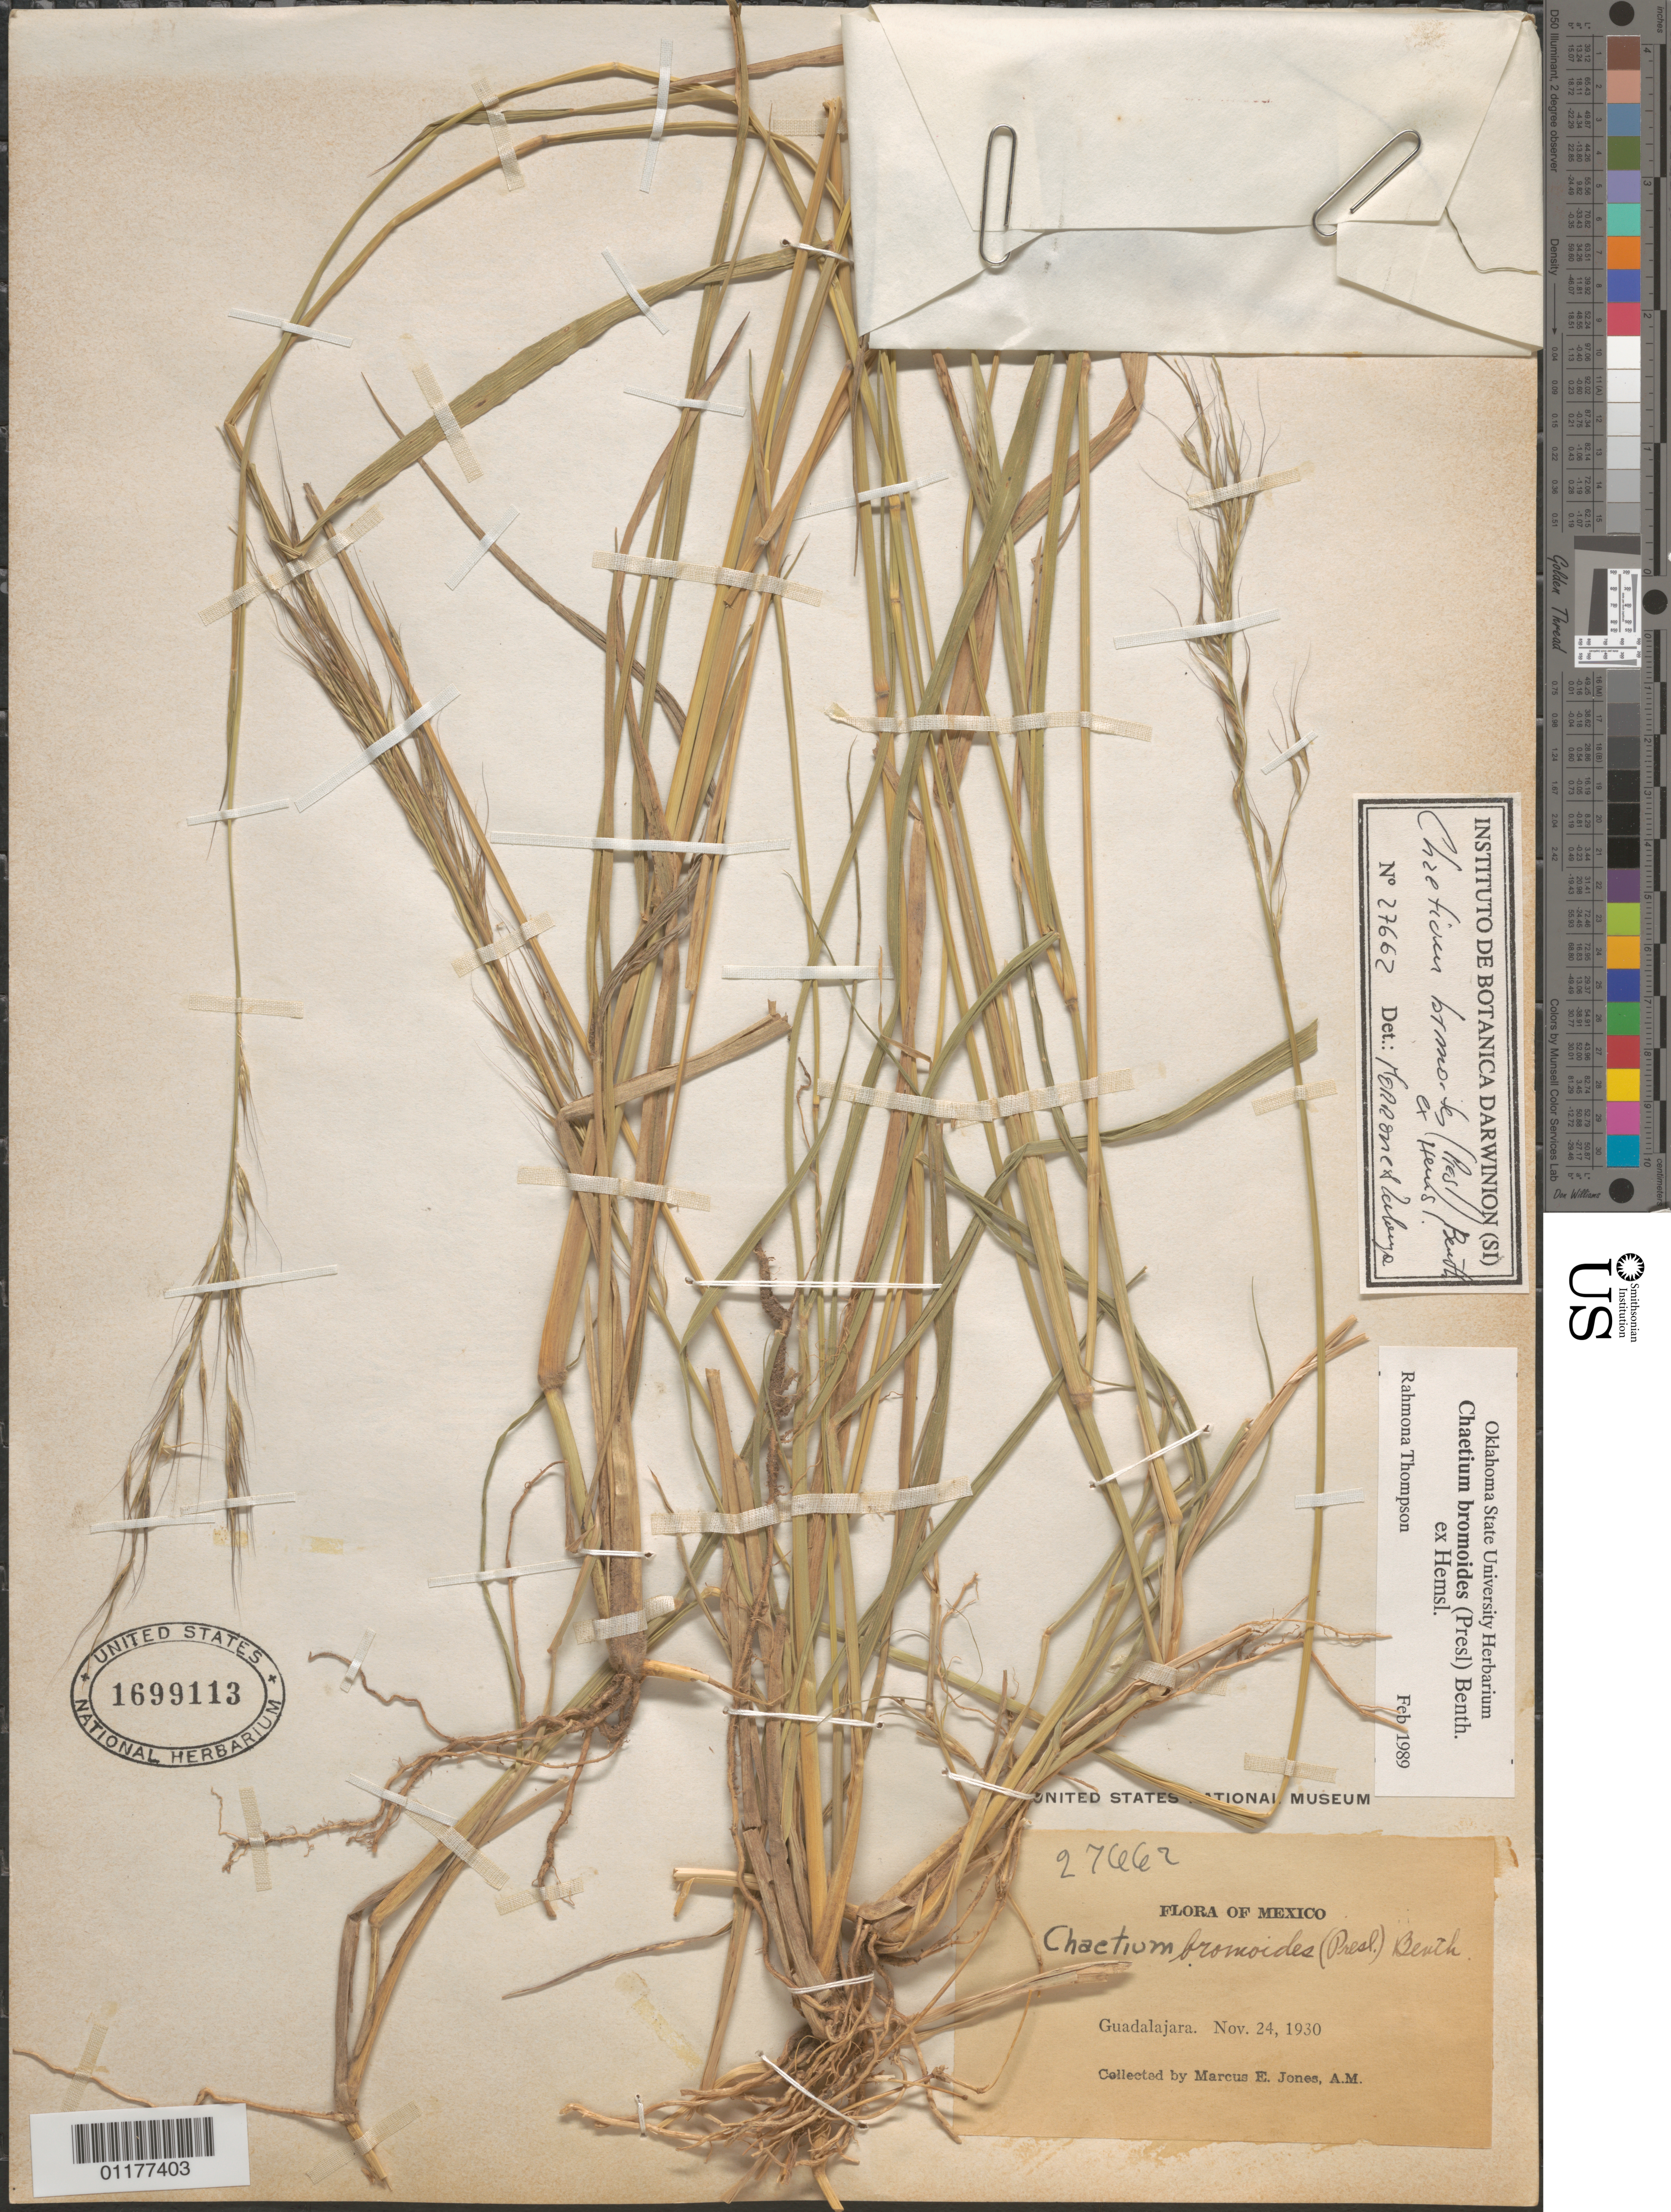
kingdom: Plantae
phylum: Tracheophyta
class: Liliopsida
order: Poales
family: Poaceae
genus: Chaetium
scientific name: Chaetium bromoides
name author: (J. Presl) Benth. ex Hemsl.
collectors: M. E. Jones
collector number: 27662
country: Mexico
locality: Guadalajara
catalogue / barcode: US 1699113